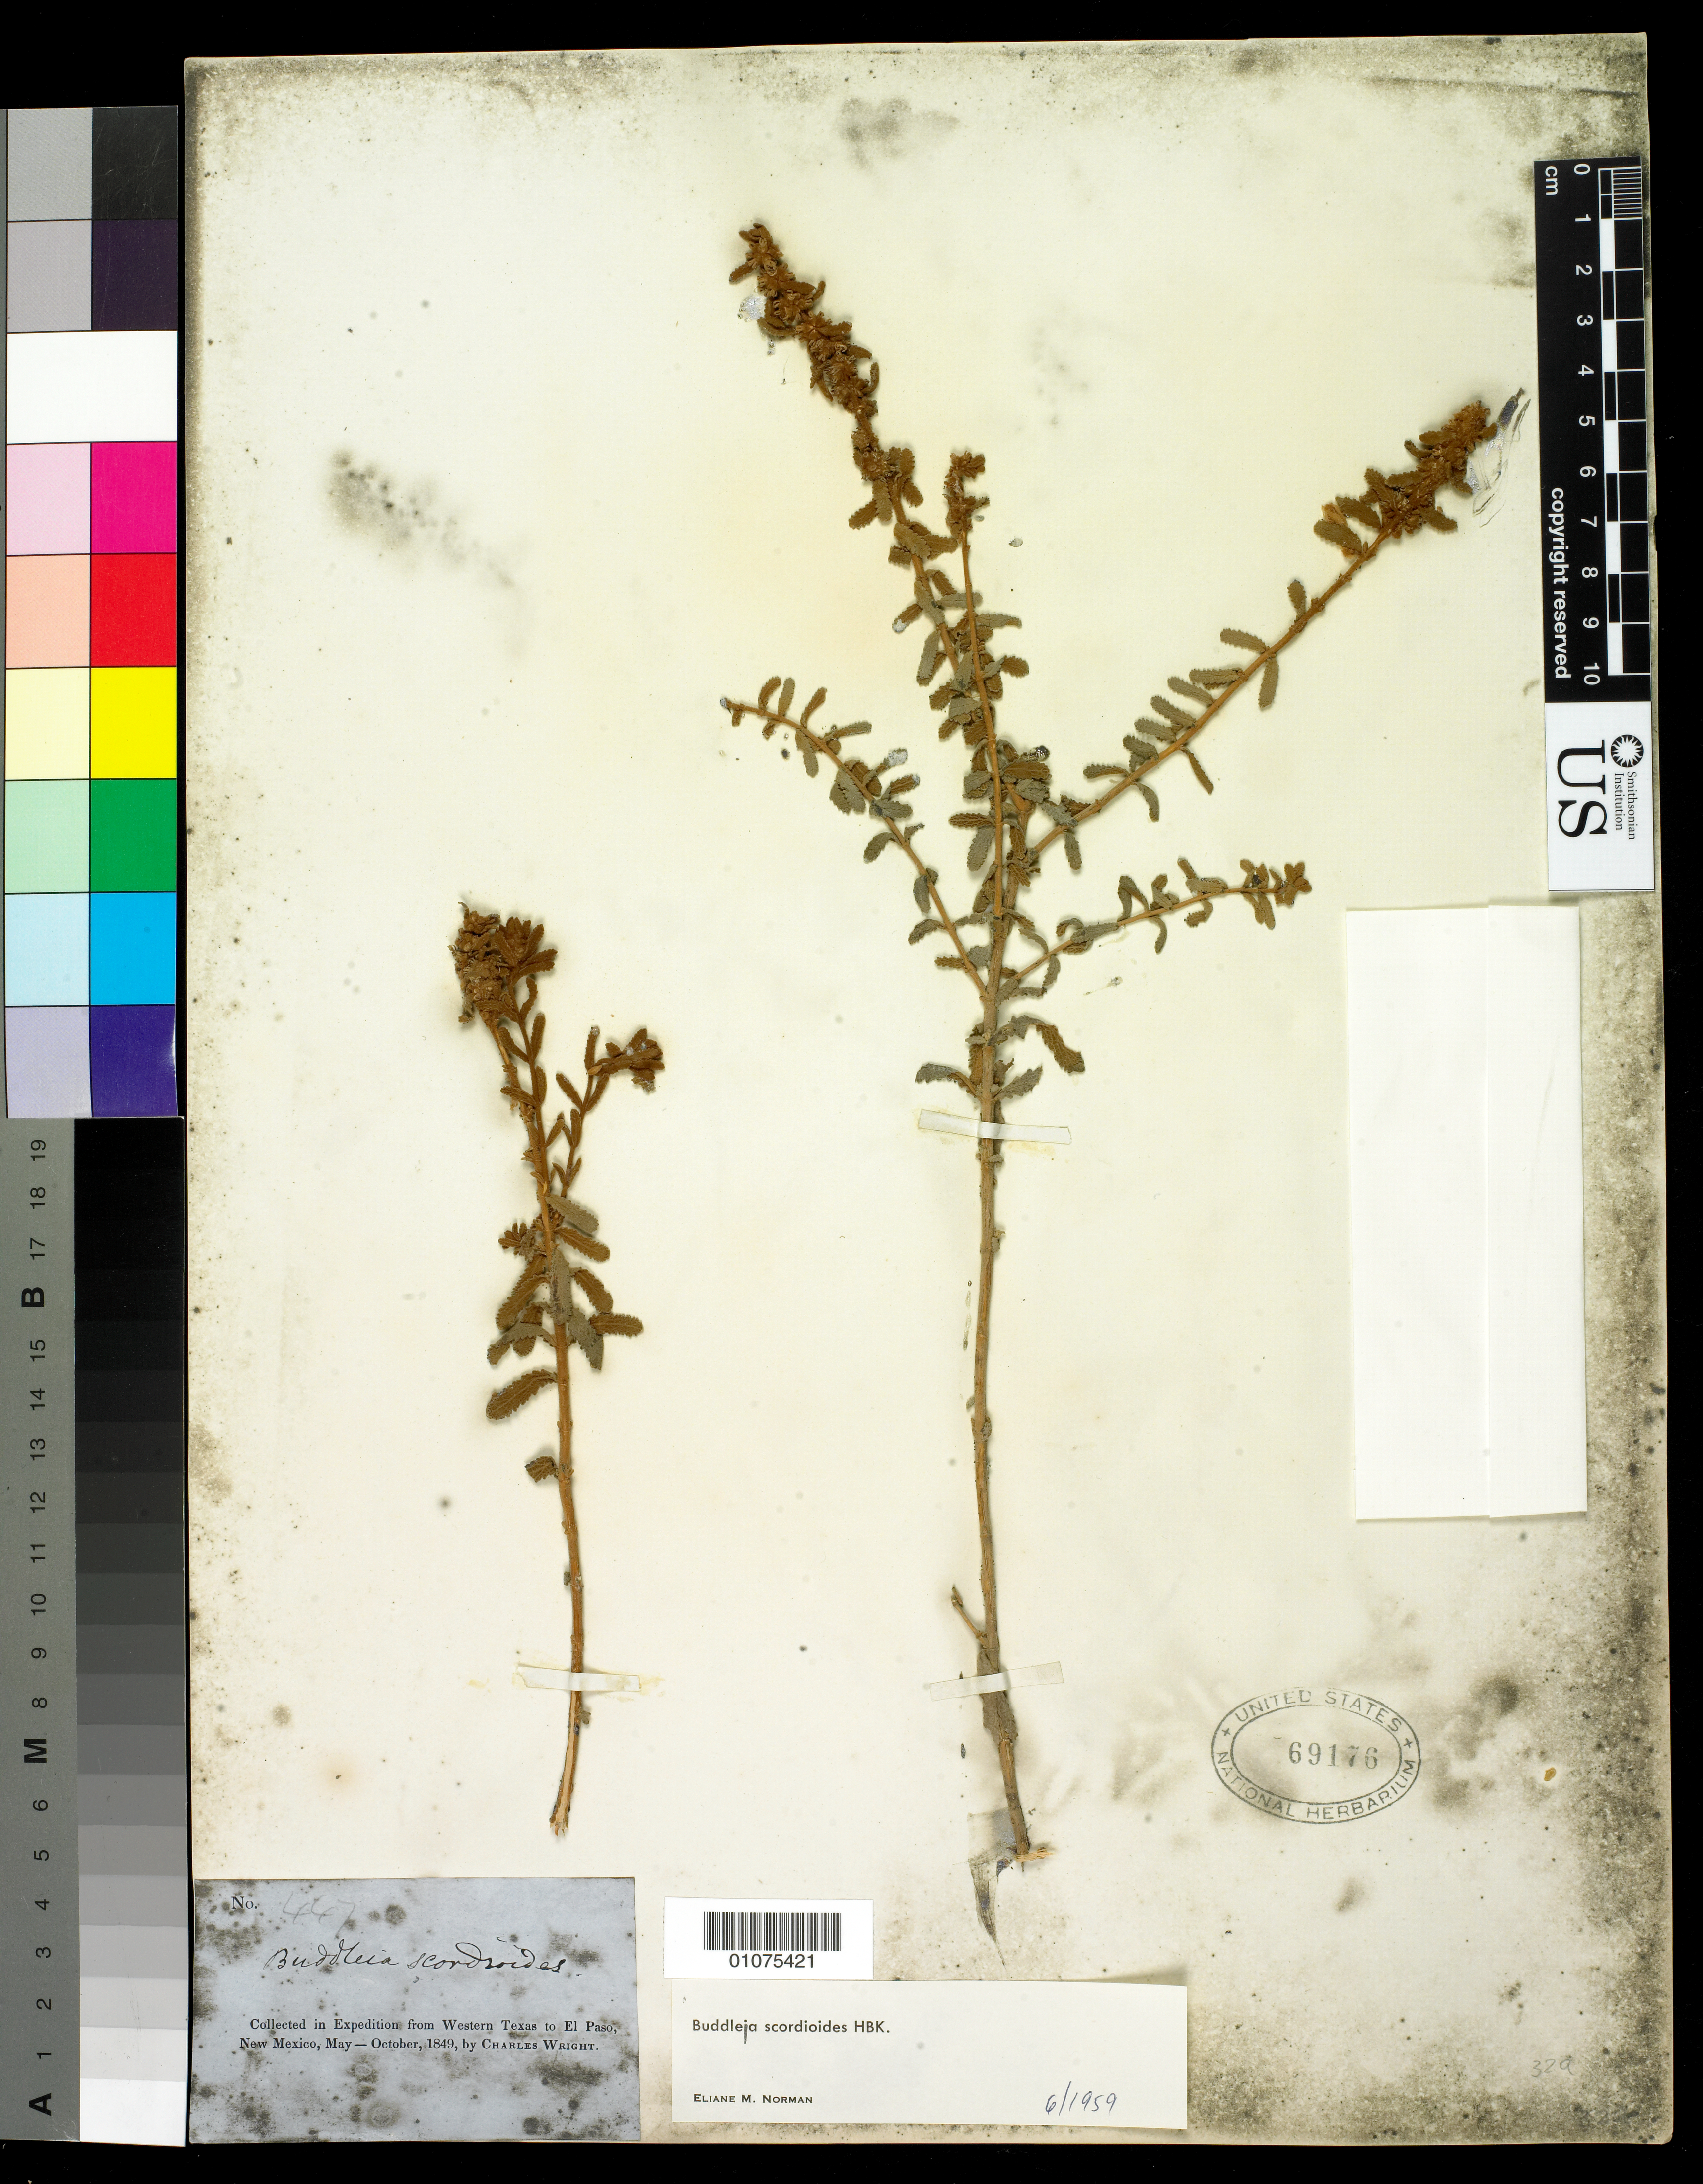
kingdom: Plantae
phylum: Tracheophyta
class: Magnoliopsida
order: Lamiales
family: Scrophulariaceae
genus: Buddleja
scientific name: Buddleja scordioides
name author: Kunth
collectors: C. Wright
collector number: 447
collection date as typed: May 1849 to -- Oct 1849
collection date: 1849-05/1849-10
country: United States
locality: From Western Texas to El Paso, New Mexico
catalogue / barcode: US 69176